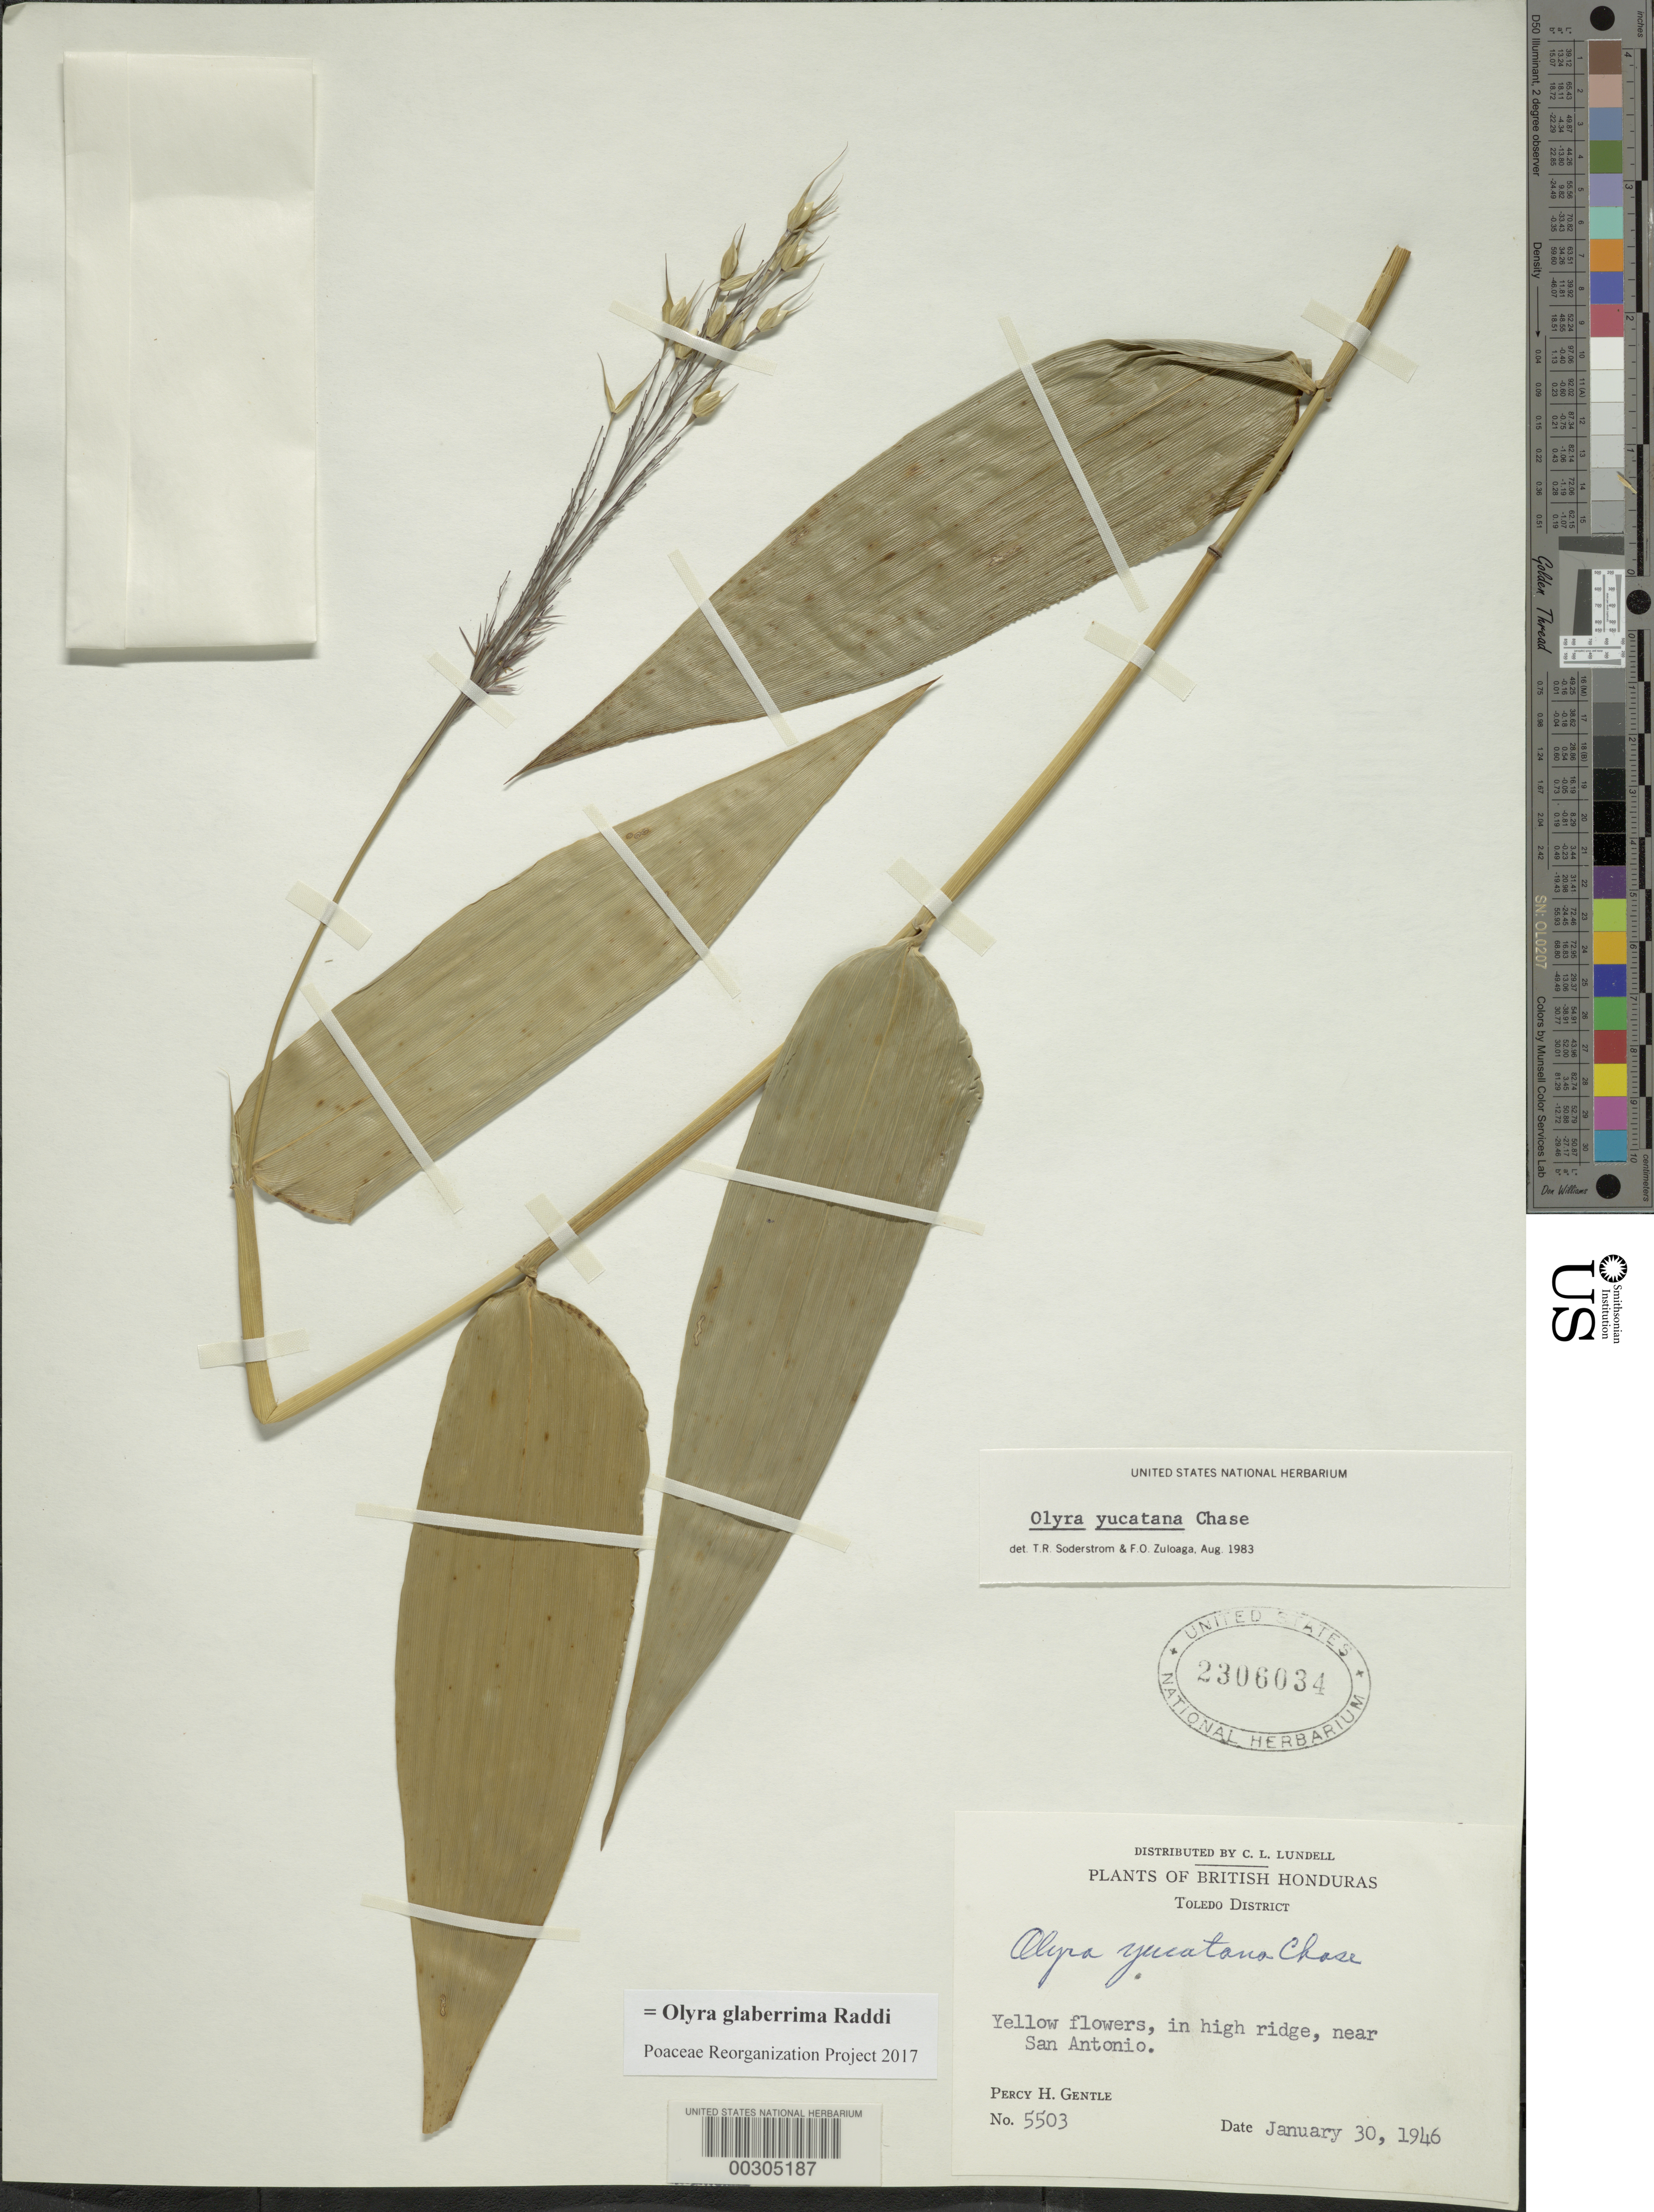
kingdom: Plantae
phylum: Tracheophyta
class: Liliopsida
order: Poales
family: Poaceae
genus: Olyra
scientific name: Olyra glaberrima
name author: Raddi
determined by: Poaceae Reorganization Project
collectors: P. H. Gentle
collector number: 5503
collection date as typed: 30 Jan 1946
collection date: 1946-01-30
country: Belize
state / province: Toledo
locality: San Antonio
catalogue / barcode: US 2306034